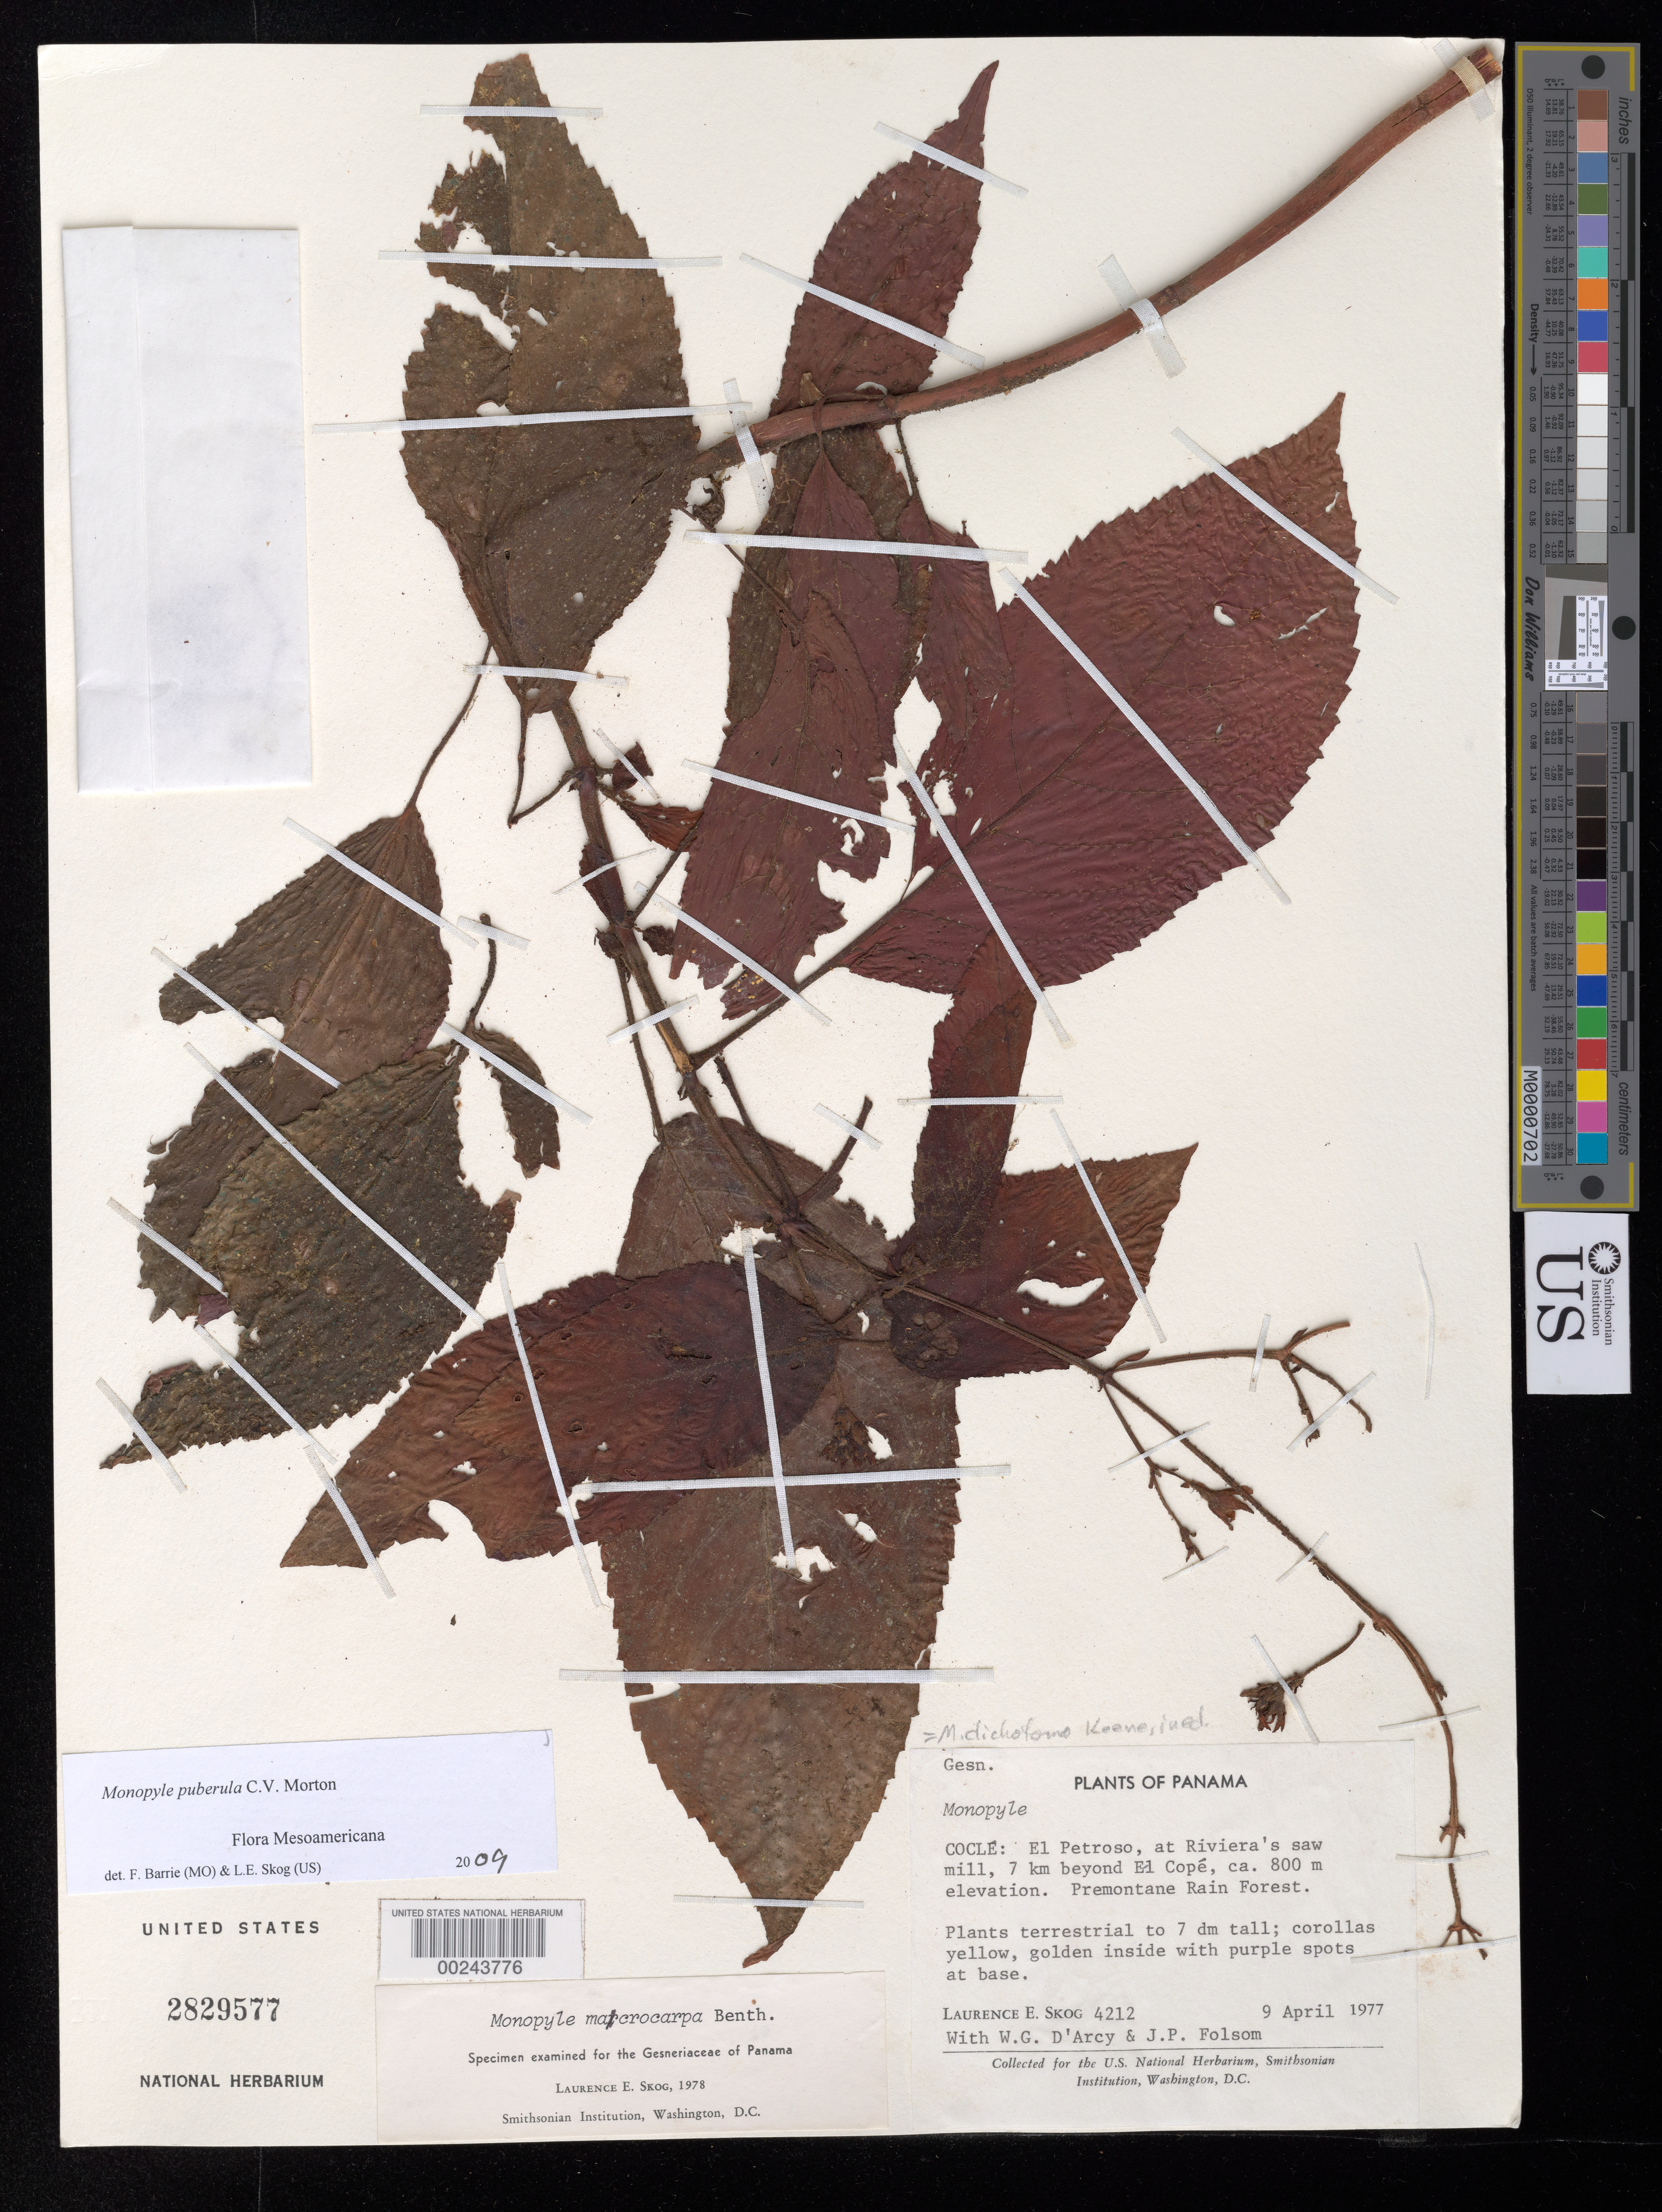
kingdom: Plantae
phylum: Tracheophyta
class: Magnoliopsida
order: Lamiales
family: Gesneriaceae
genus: Monopyle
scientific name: Monopyle puberula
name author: C.V. Morton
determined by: Barrie, F. R.; Skog, Laurence E.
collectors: L. E. Skog, W. G. D'Arcy & J. P. Folsom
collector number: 4212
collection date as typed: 09 Apr 1977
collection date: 1977-04-09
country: Panama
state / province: Coclé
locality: El Petroso, at Riviera's sawmill, 7 km beyond El Copé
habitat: Premontane rain forest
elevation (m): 800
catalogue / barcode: US 2829577